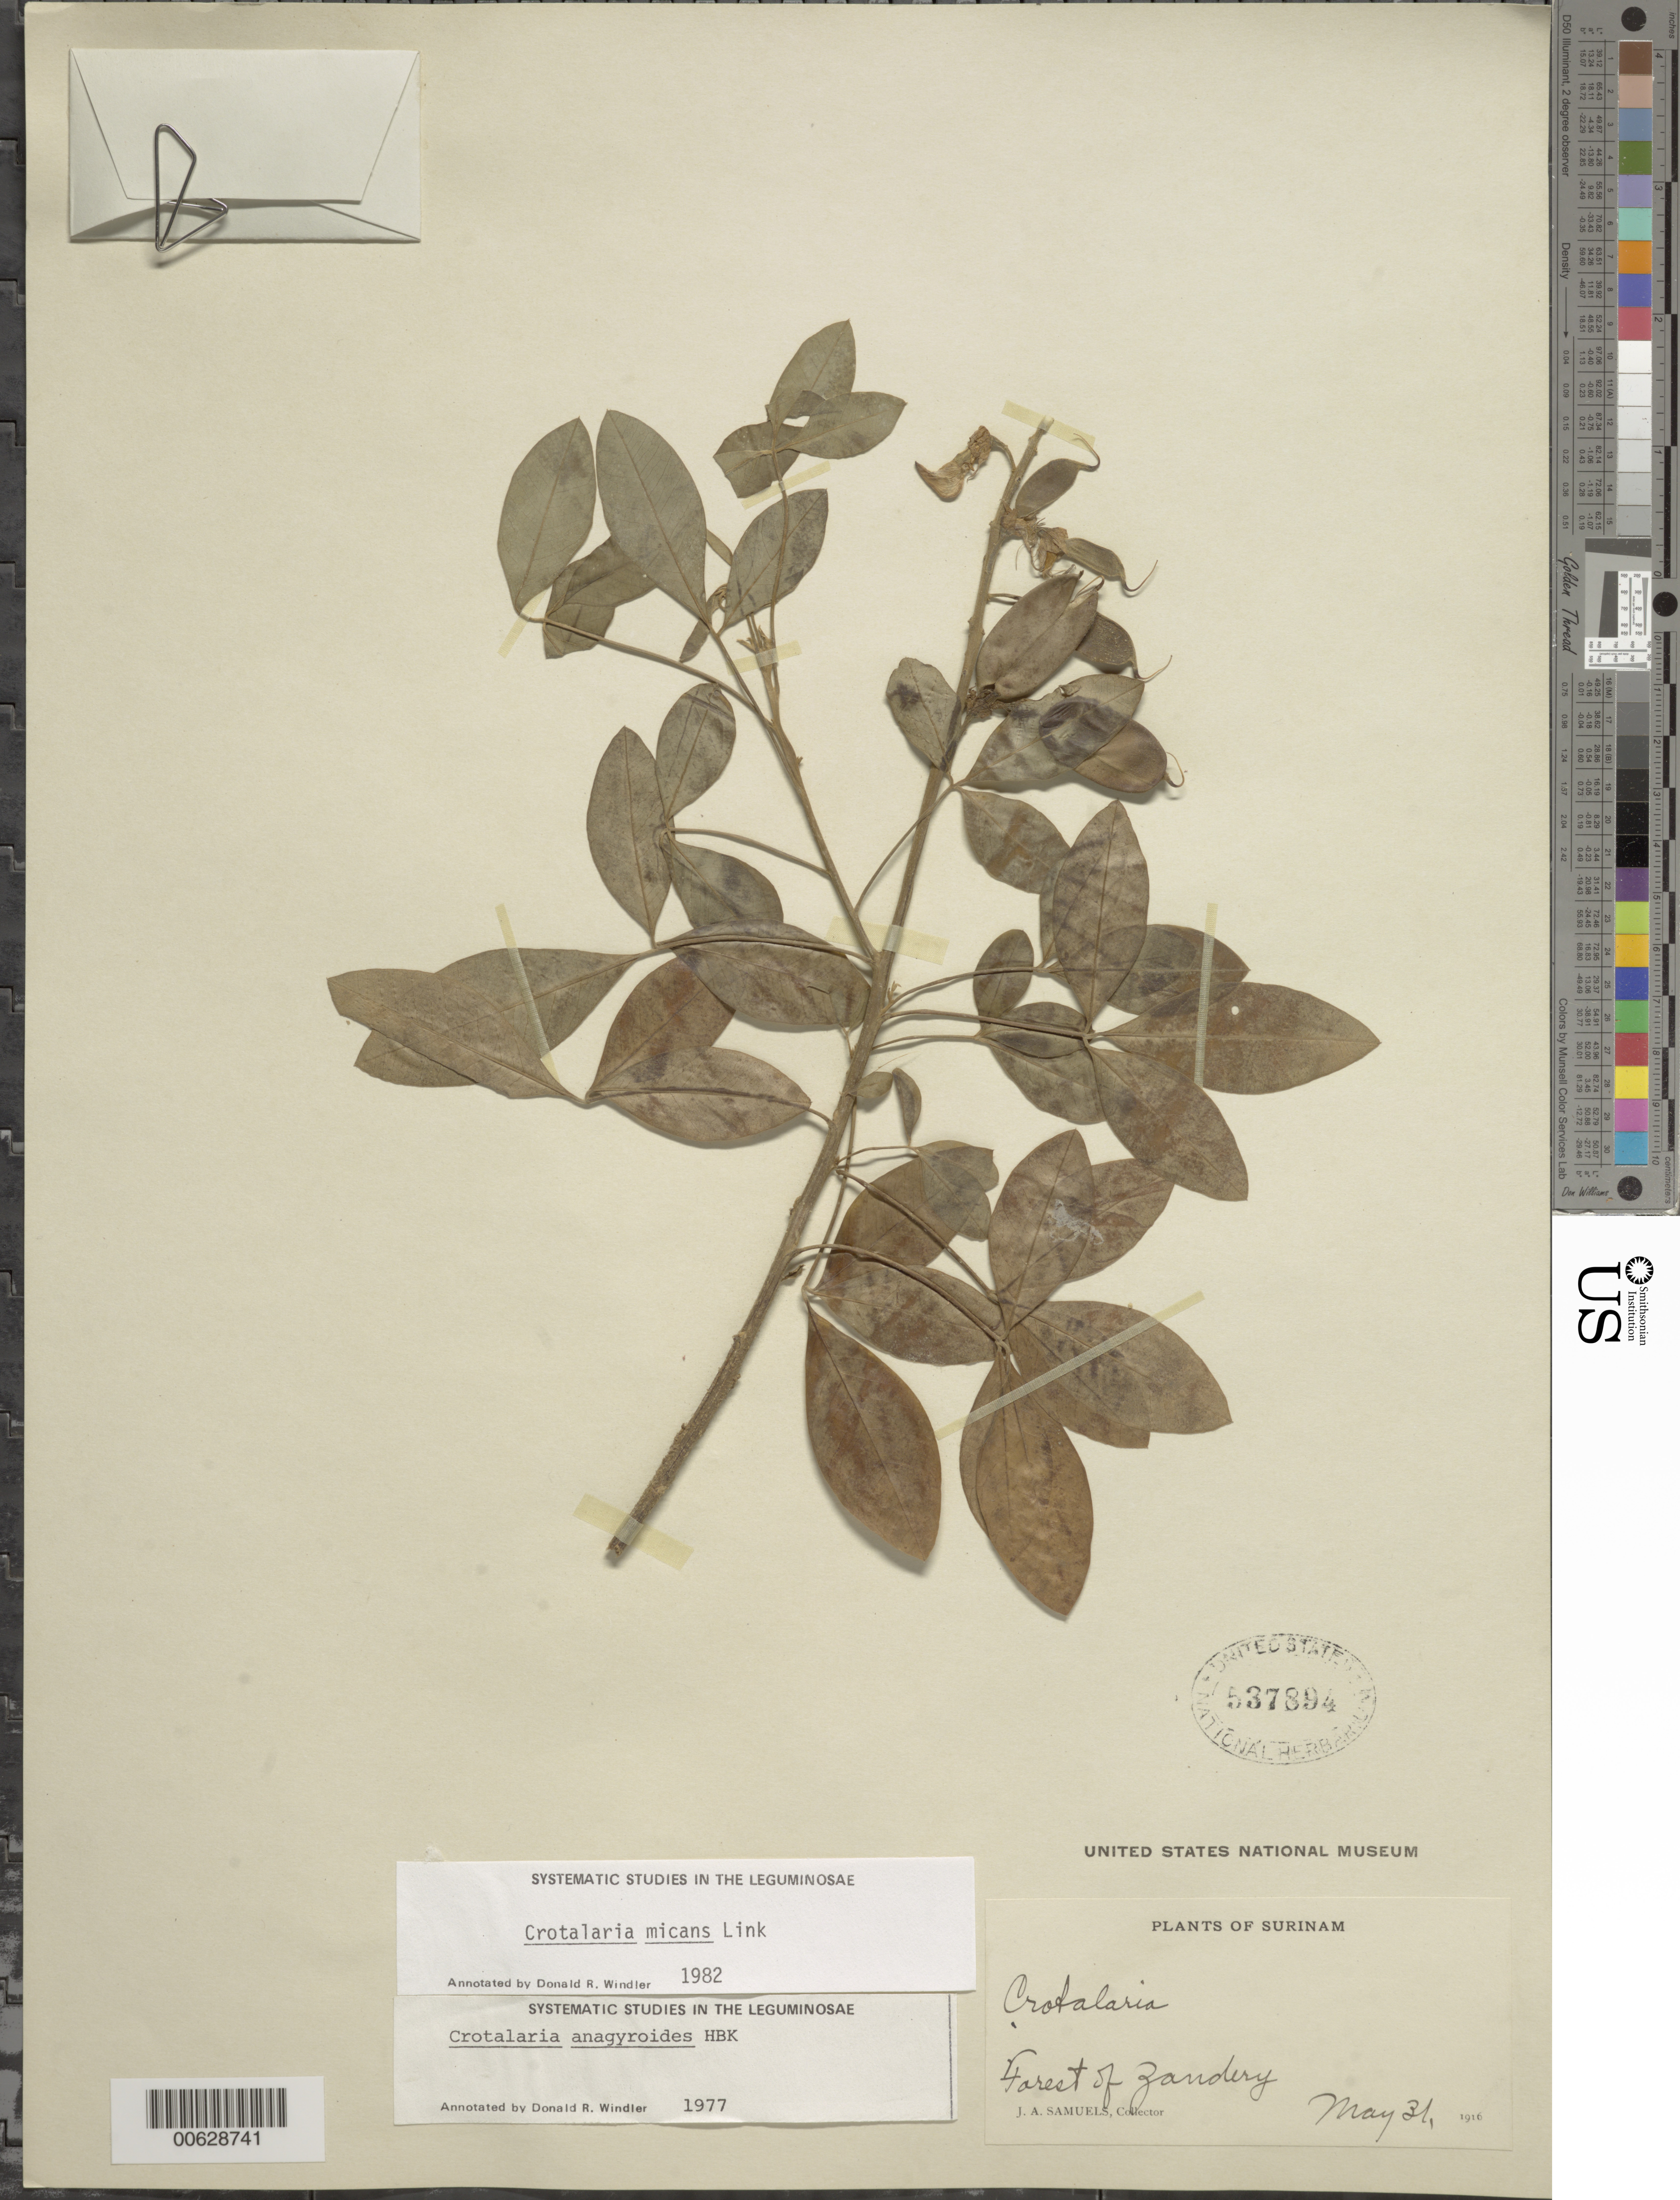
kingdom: Plantae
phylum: Tracheophyta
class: Magnoliopsida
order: Fabales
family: Fabaceae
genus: Crotalaria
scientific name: Crotalaria micans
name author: Link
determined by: Windler, D. R.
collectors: J. A. Samuels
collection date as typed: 31-May-16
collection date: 1916-05-31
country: Suriname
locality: Forest of Zandery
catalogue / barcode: US 537894